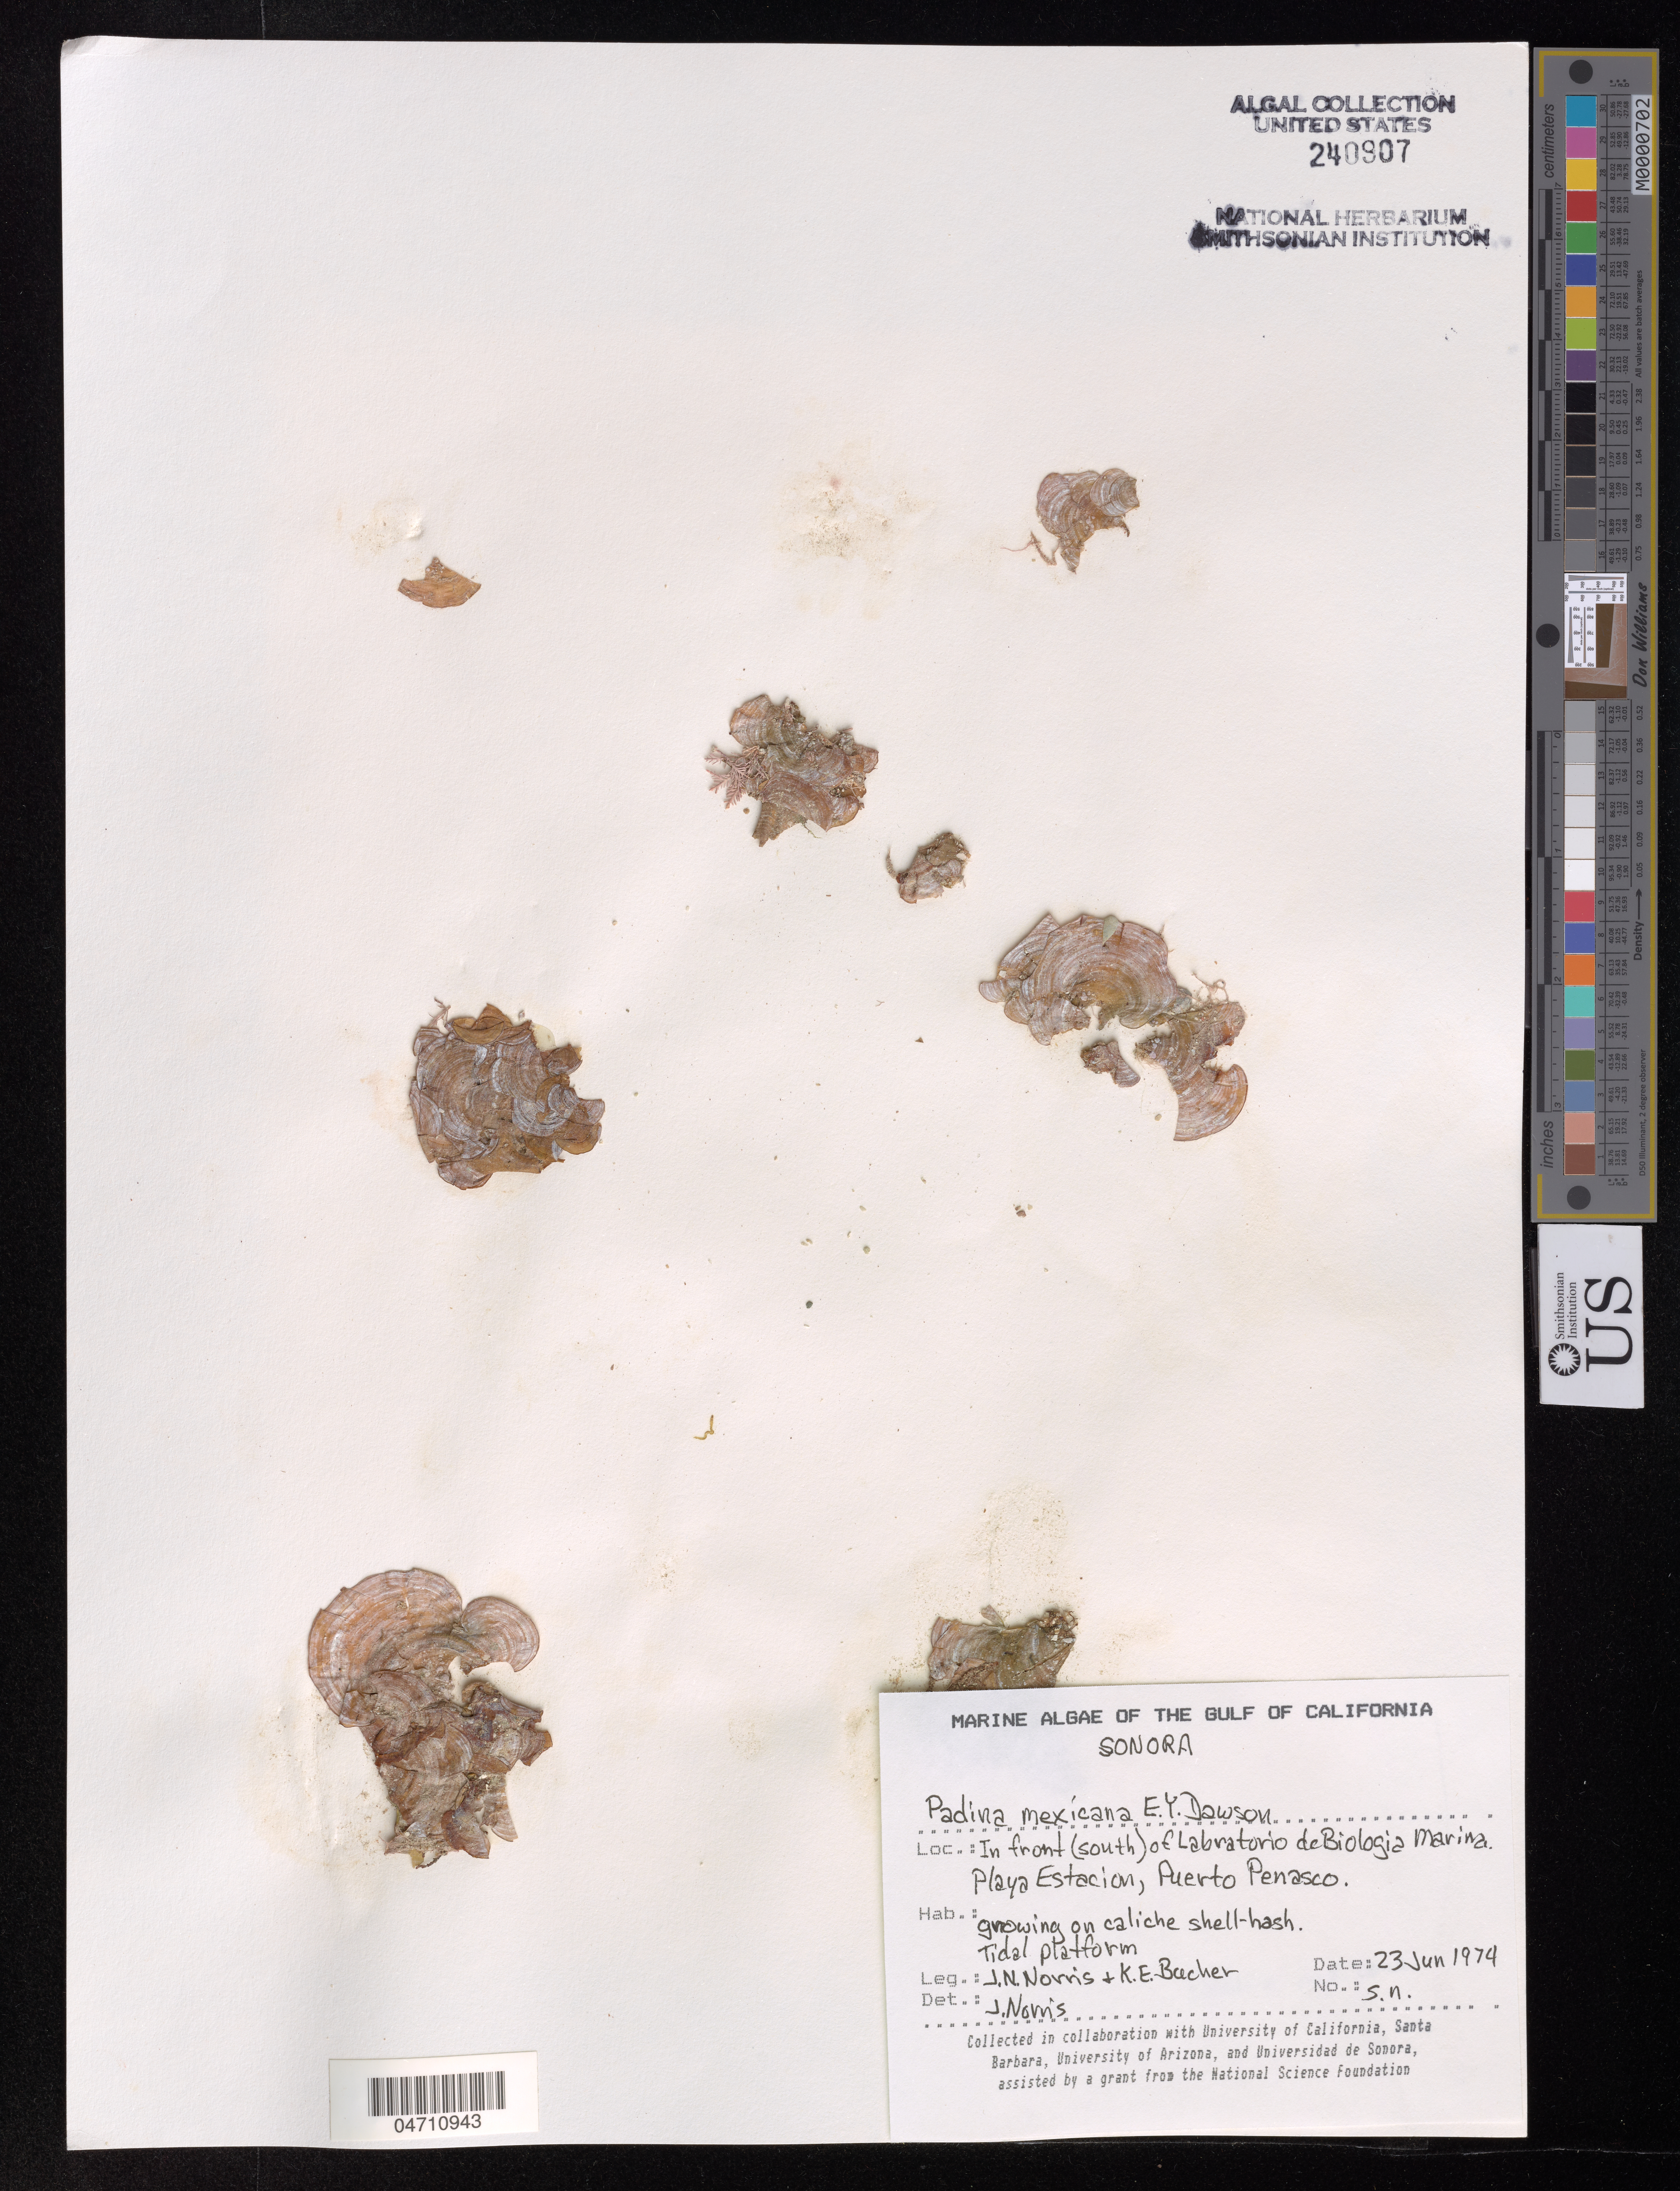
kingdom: Chromista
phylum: Ochrophyta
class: Phaeophyceae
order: Dictyotales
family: Dictyotaceae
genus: Padina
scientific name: Padina mexicana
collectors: J. Norris & K. E. Bucher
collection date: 1974-06-23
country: Mexico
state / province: Sonora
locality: Gulf of California. In front (south) of Labratorio de Biologia Marina. Playa Estacion, Puerto Penasco.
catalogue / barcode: US 240907